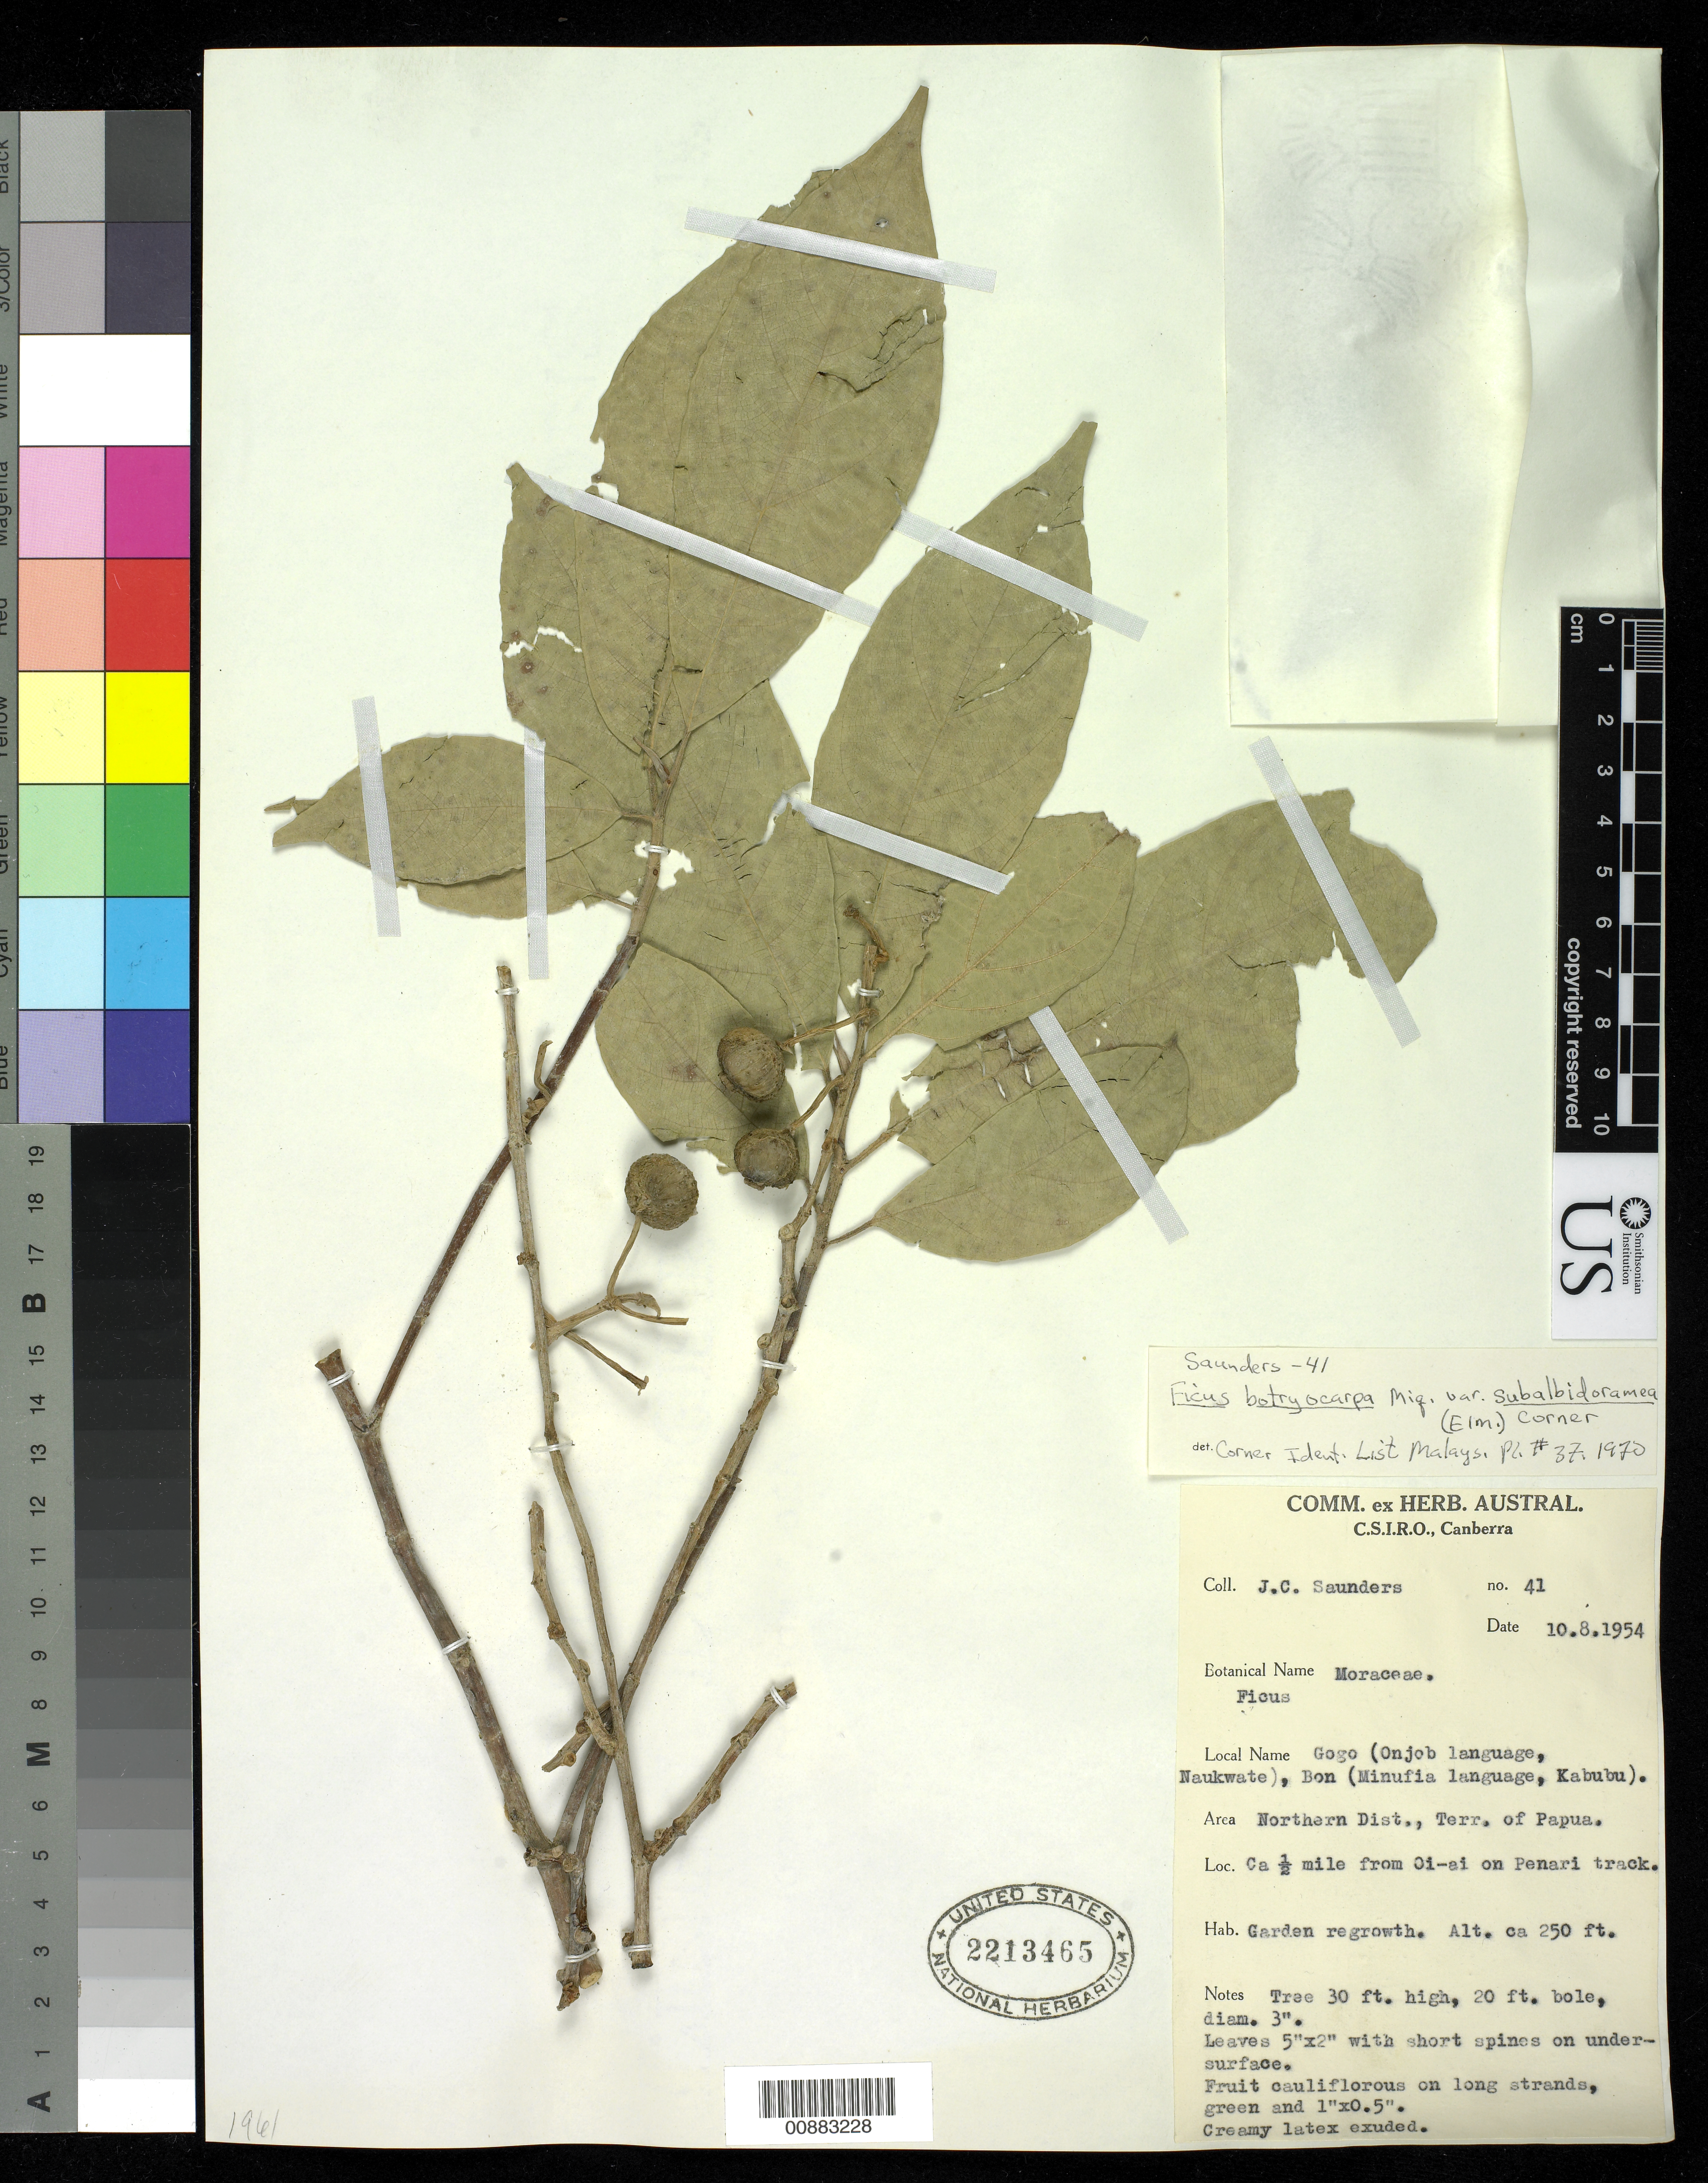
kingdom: Plantae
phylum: Tracheophyta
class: Magnoliopsida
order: Rosales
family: Moraceae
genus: Ficus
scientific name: Ficus botryocarpa var. subalbidoramea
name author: (Elmer) Corner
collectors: J. C. Saunders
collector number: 41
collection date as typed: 10 Aug 1954 or 08 Oct 1954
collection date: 1954-08-10 or 1954-10-08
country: Papua New Guinea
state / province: Northern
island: New Guinea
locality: Northern Dist., Terr.of Papua. Ca. 1/2 mile from Oi-ai on Penari track.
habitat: Garden re-growth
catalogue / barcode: US 2213465